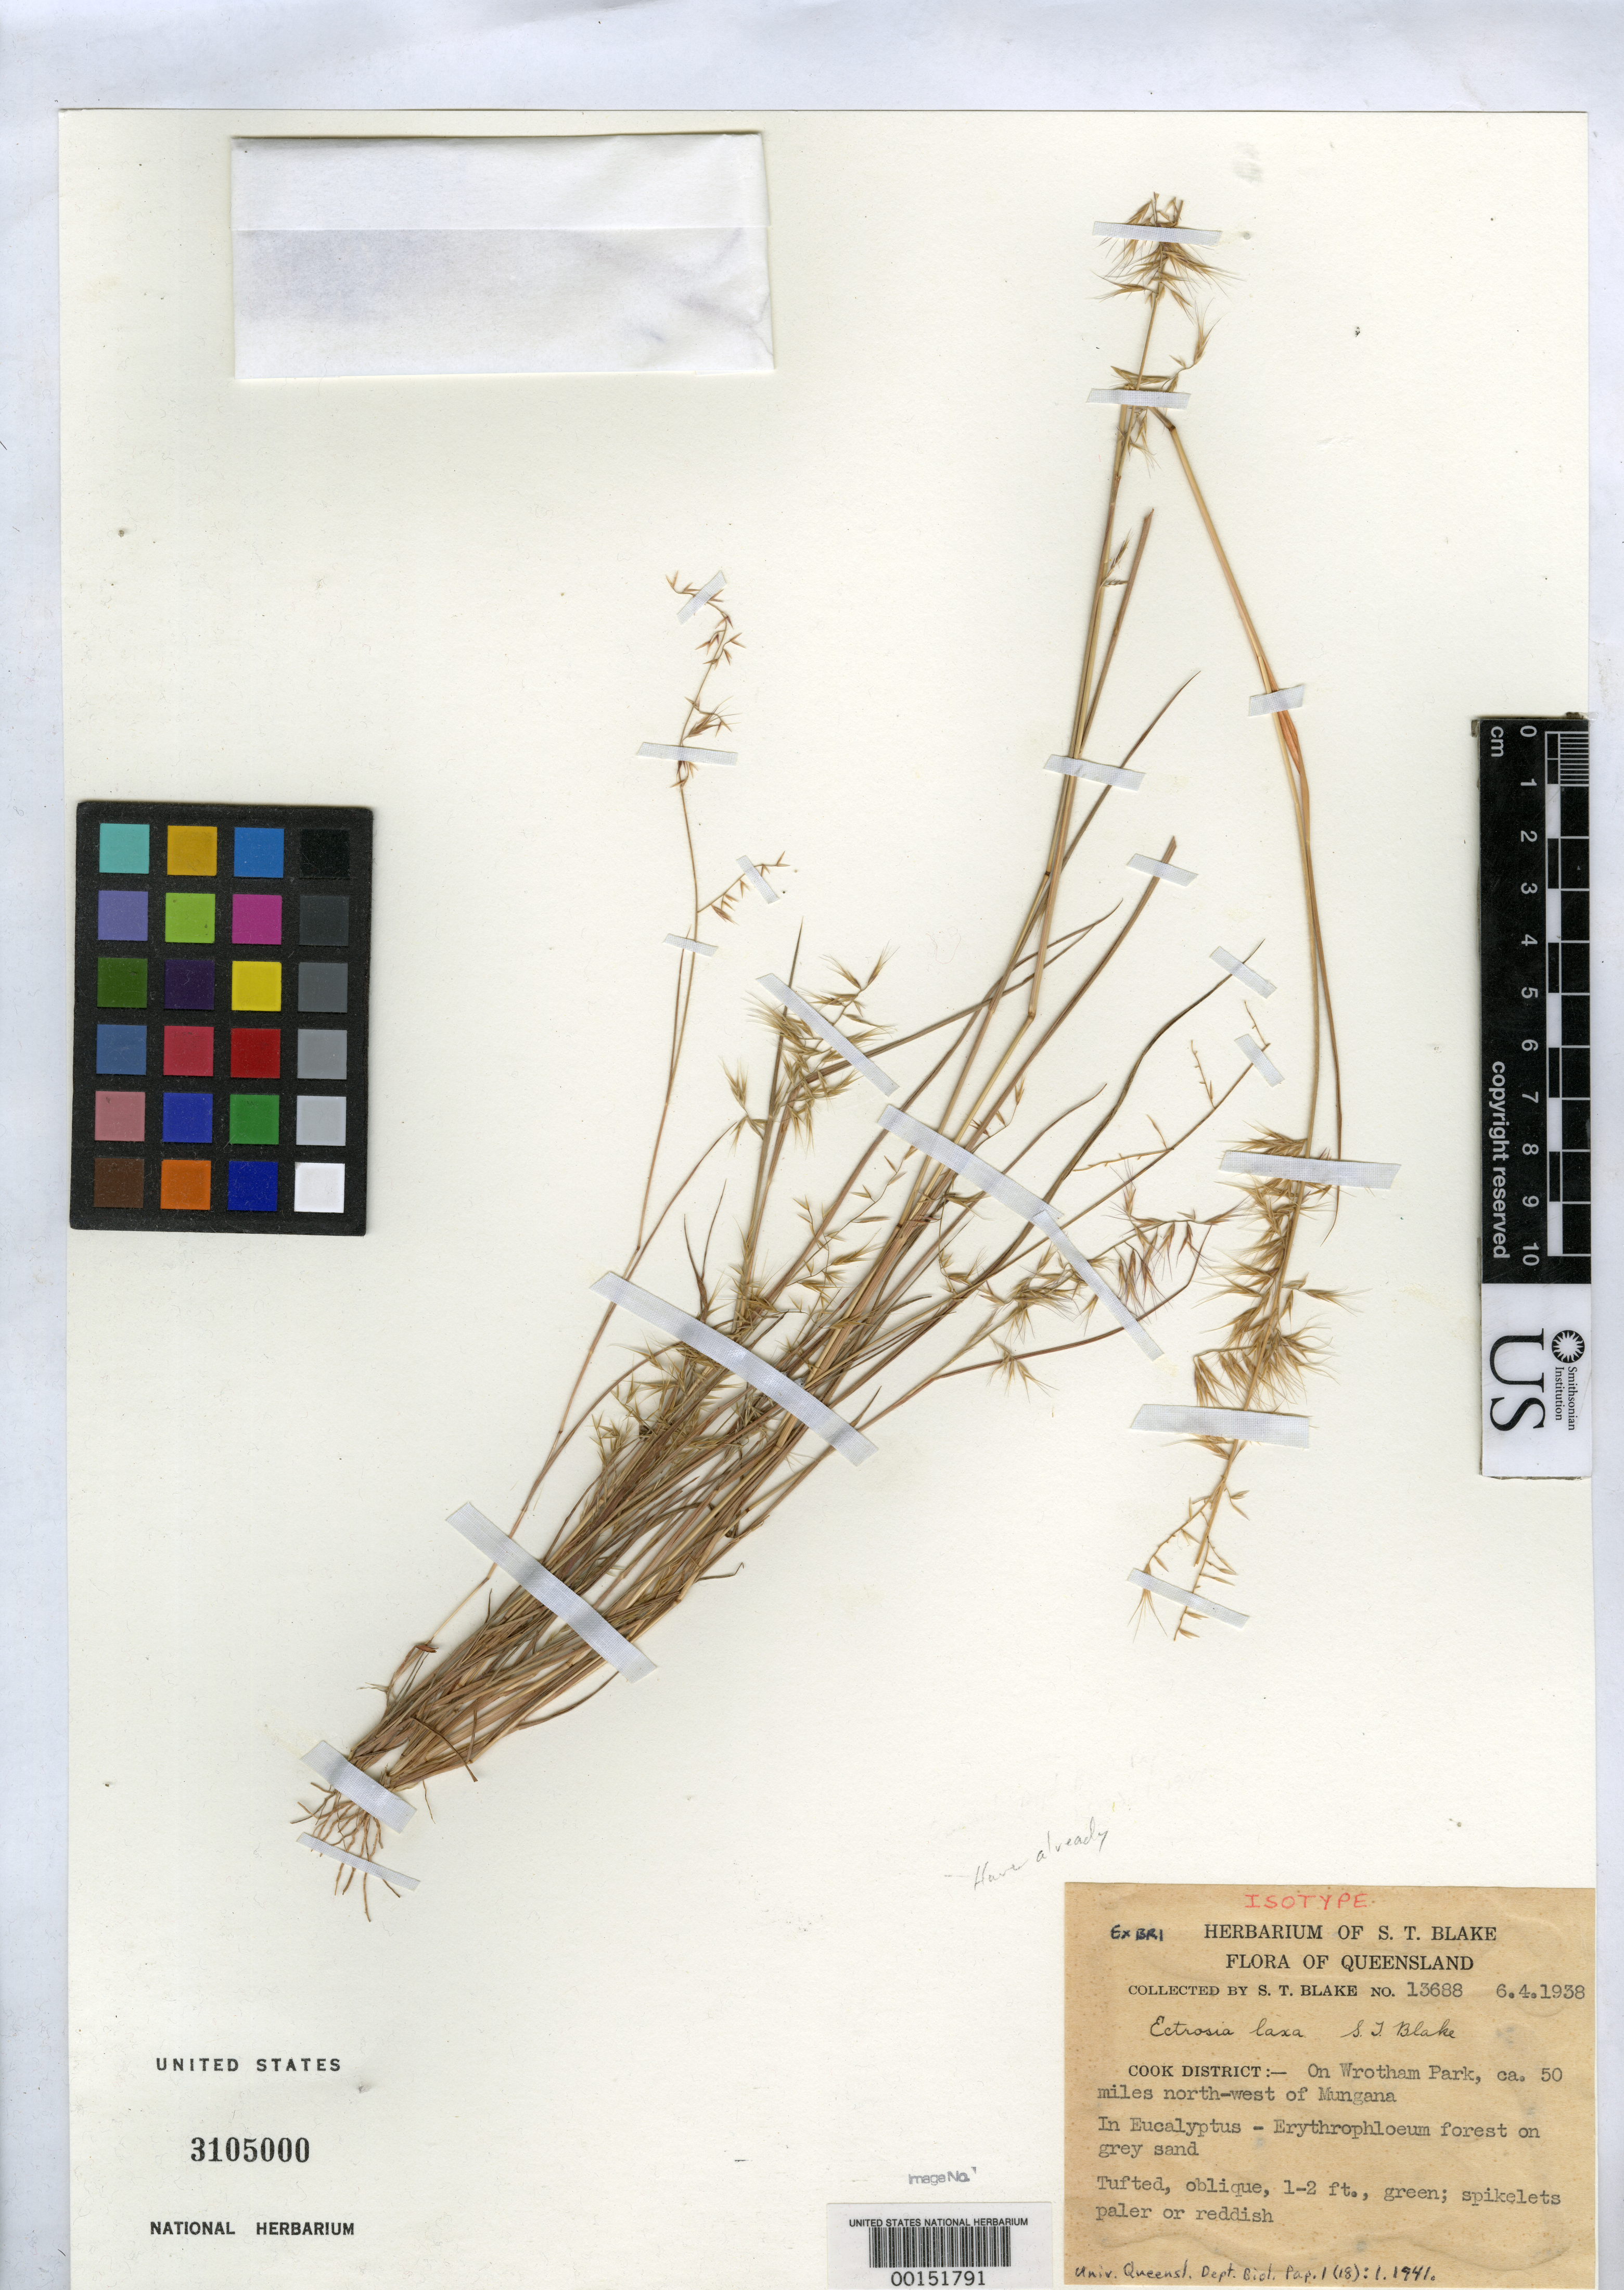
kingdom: Plantae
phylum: Tracheophyta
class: Liliopsida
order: Poales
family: Poaceae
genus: Ectrosia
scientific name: Ectrosia laxa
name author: S.T. Blake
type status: Isotype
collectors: S. T. Blake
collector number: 13688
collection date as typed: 06 Apr 1938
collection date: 1938-04-06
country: Australia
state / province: Queensland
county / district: Cook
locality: On Wrotham Park, ca. 50 mi NW of Mungana.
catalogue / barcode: US 3105000